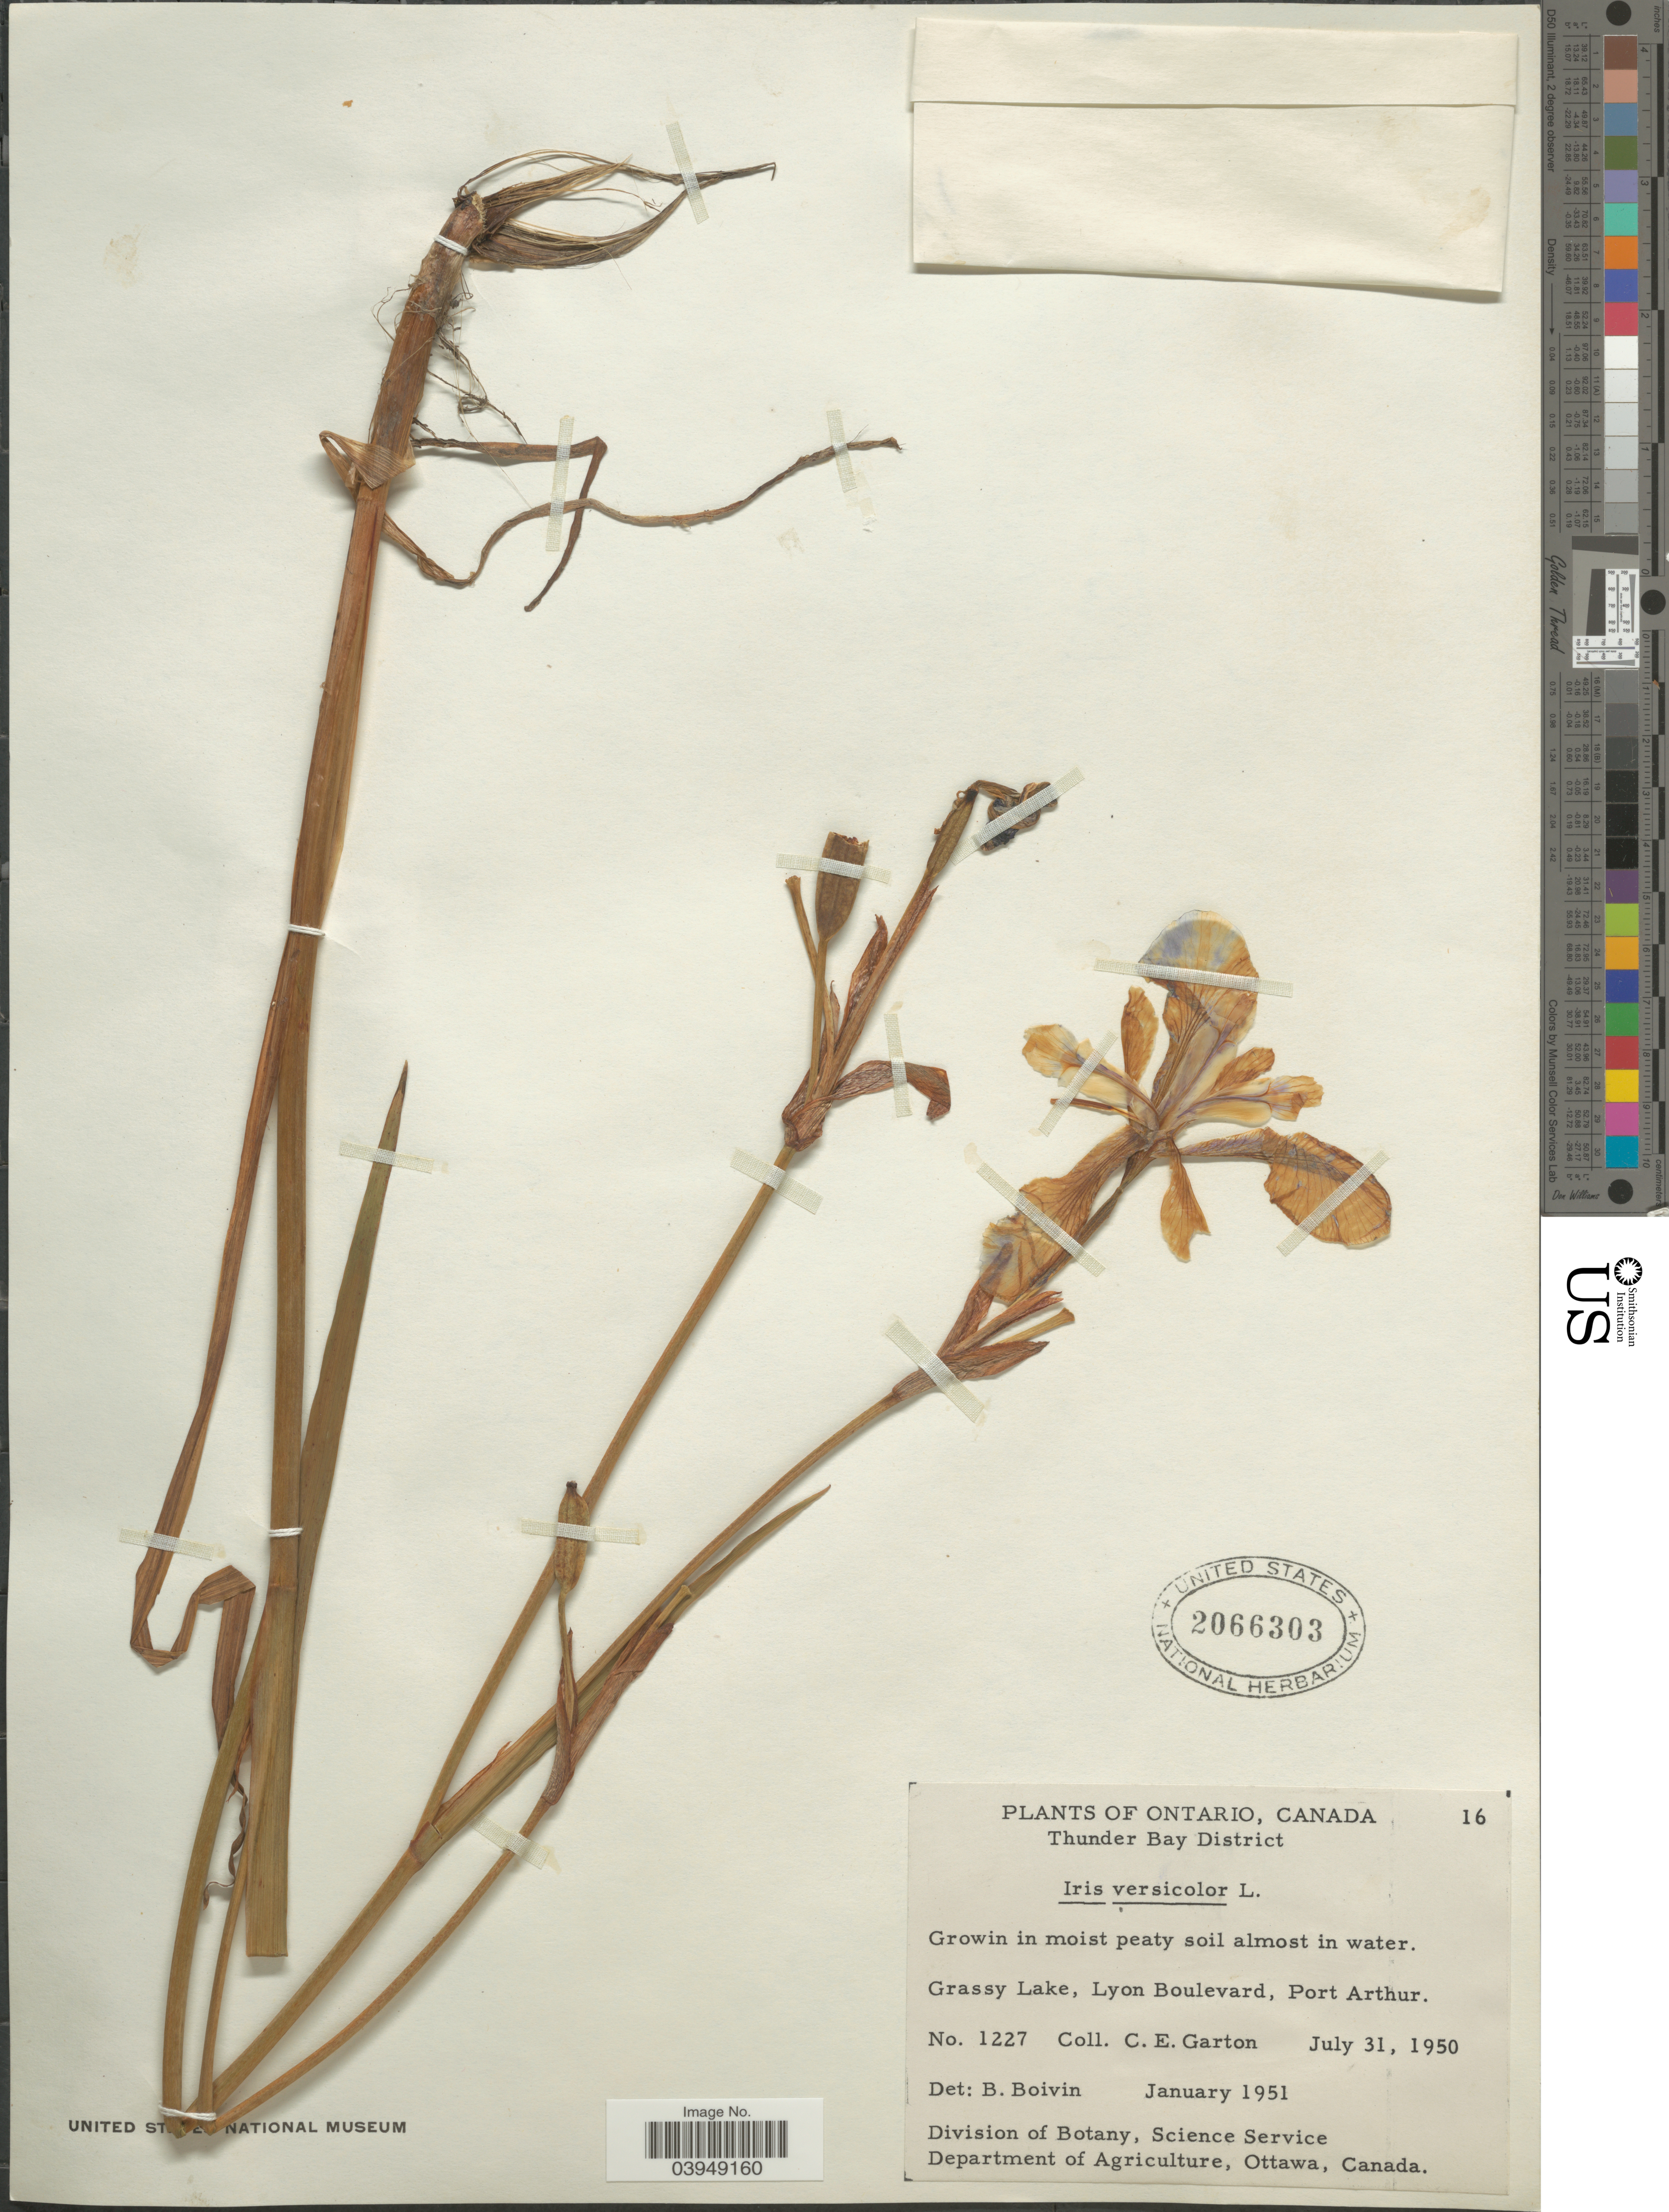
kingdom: Plantae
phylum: Tracheophyta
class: Liliopsida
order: Asparagales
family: Iridaceae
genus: Iris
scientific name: Iris versicolor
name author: L.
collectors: C. E. Garton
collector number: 1227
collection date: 1950-07-31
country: Canada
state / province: Ontario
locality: Thunder Bay District. Grassy Lake, Lyon Boulevard, Port Arthur.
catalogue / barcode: US 2066303